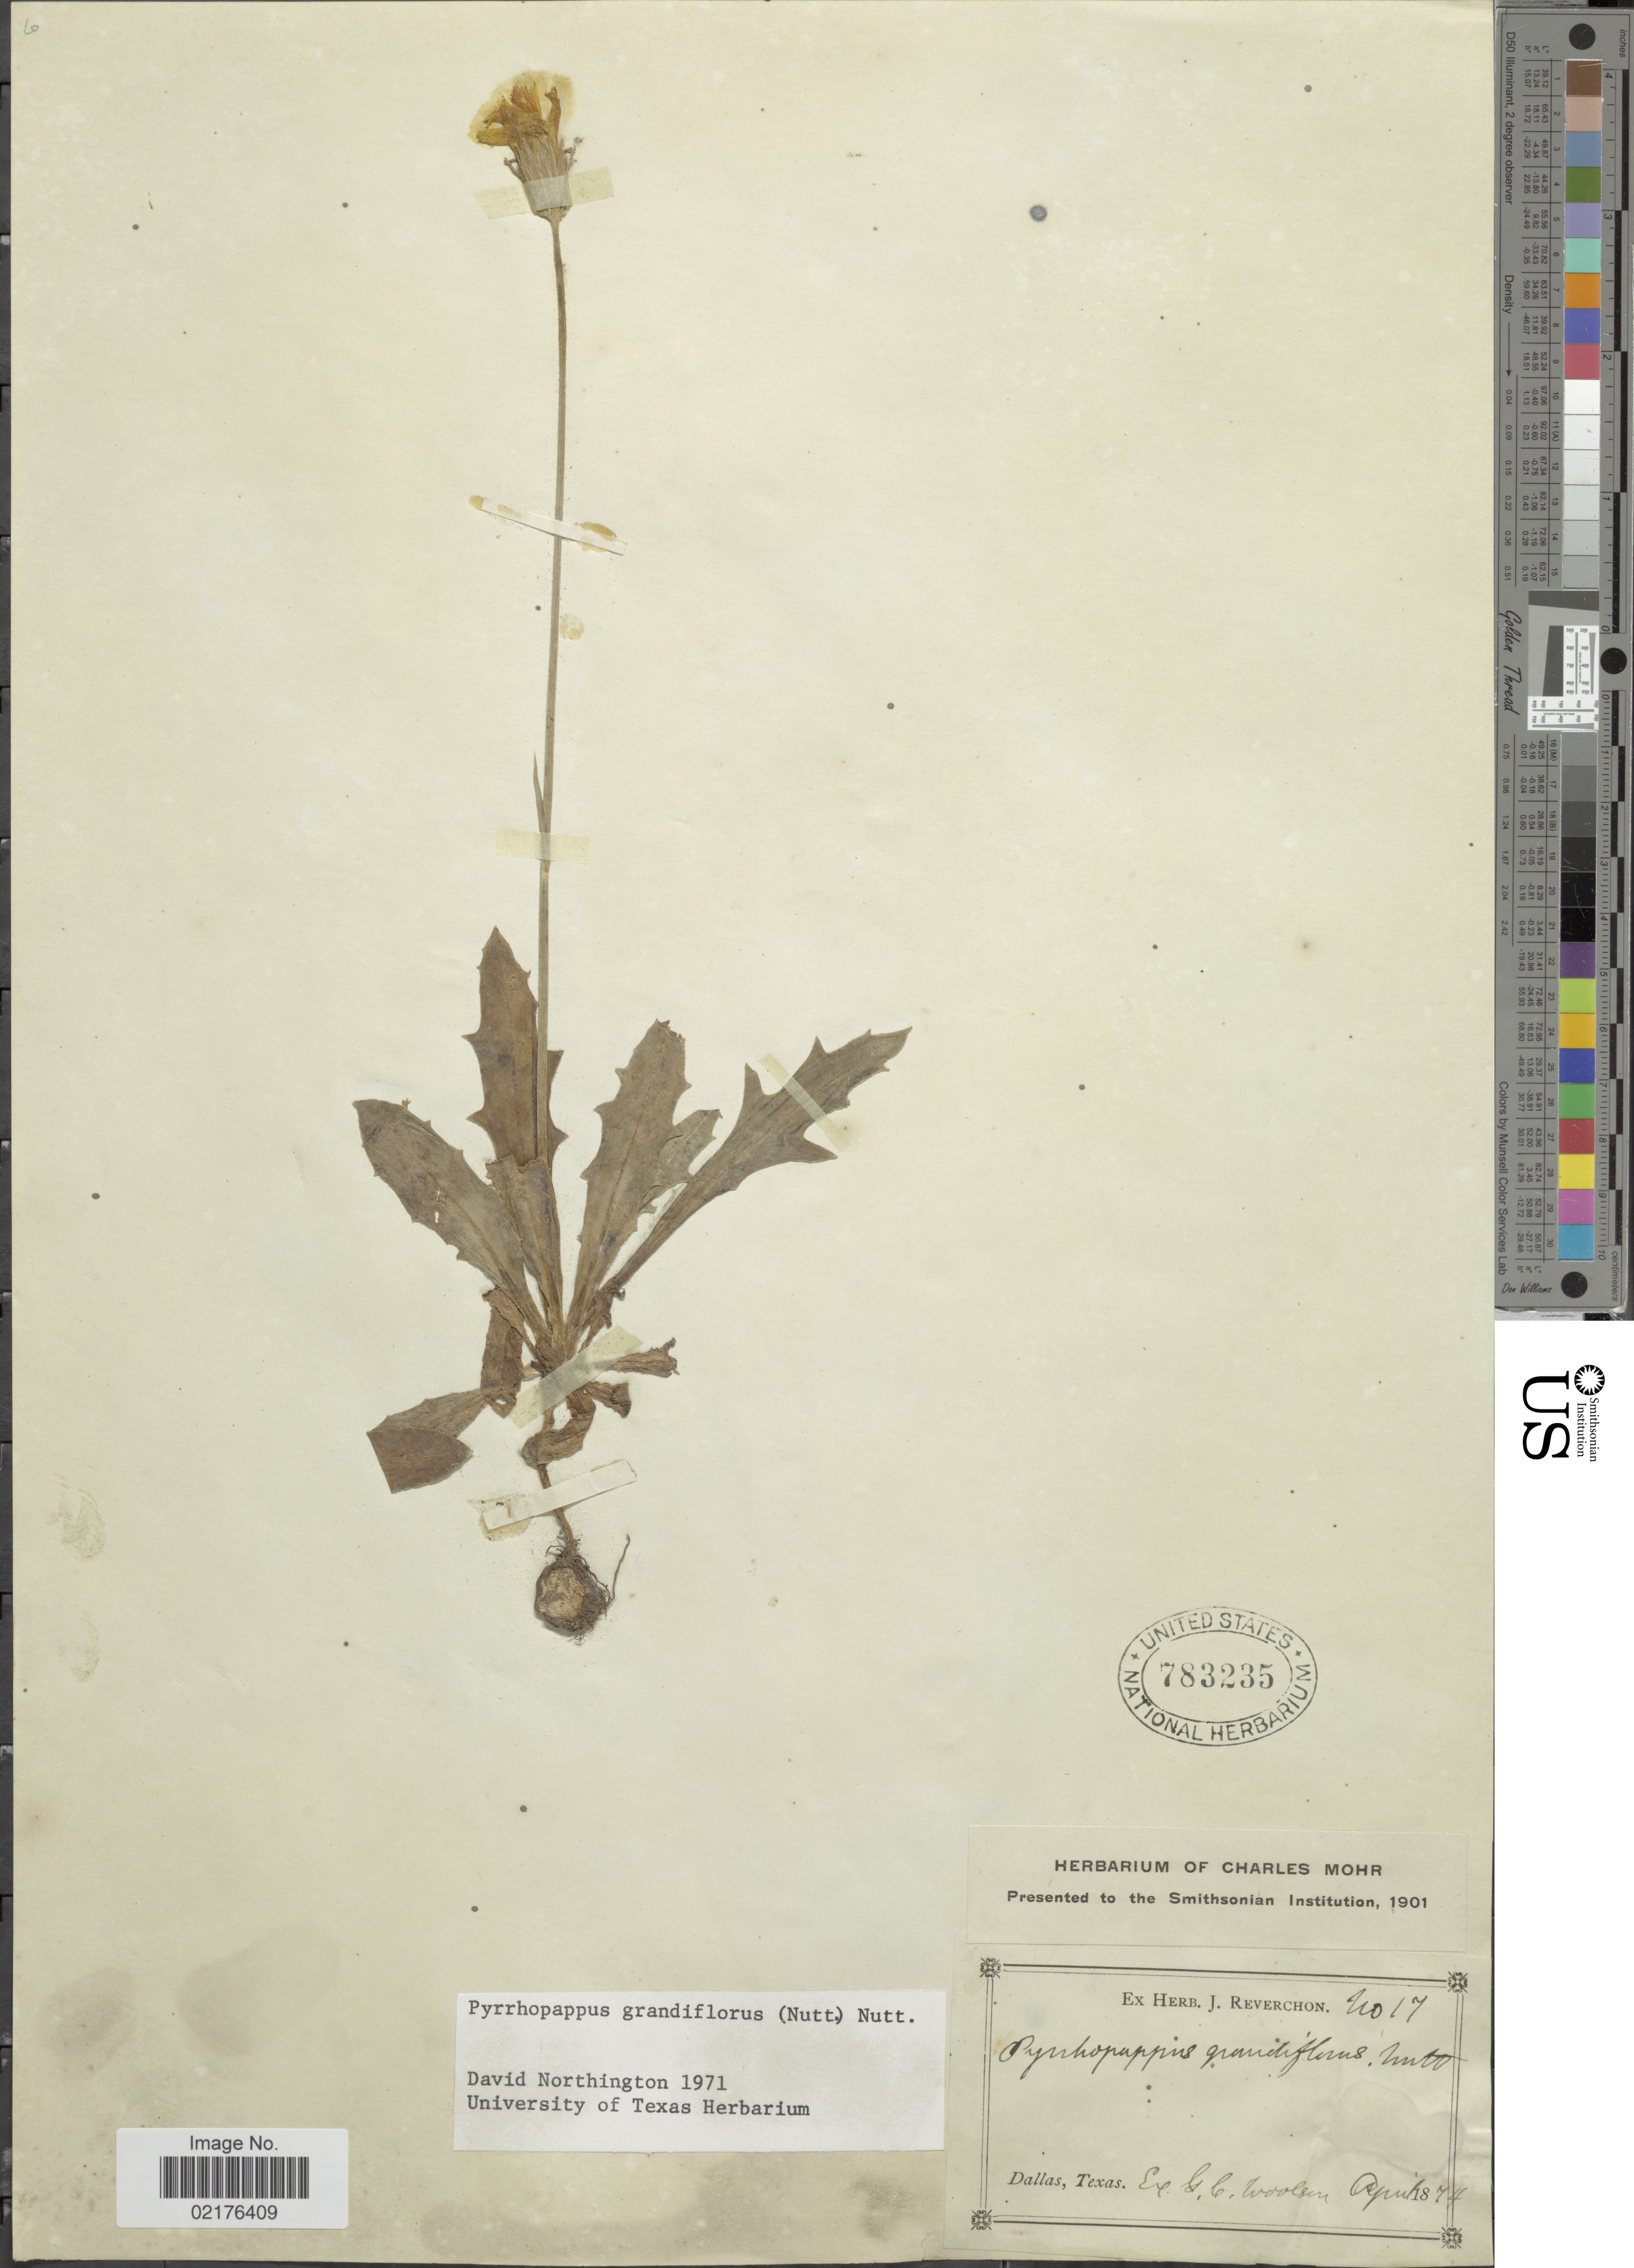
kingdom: Plantae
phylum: Tracheophyta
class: Magnoliopsida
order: Asterales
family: Asteraceae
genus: Pyrrhopappus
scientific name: Pyrrhopappus grandiflorus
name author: (Nutt.) Nutt.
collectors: G. C. Woolson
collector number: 17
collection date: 1874-04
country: United States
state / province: Texas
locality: Dallas, Texas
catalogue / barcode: US 783235